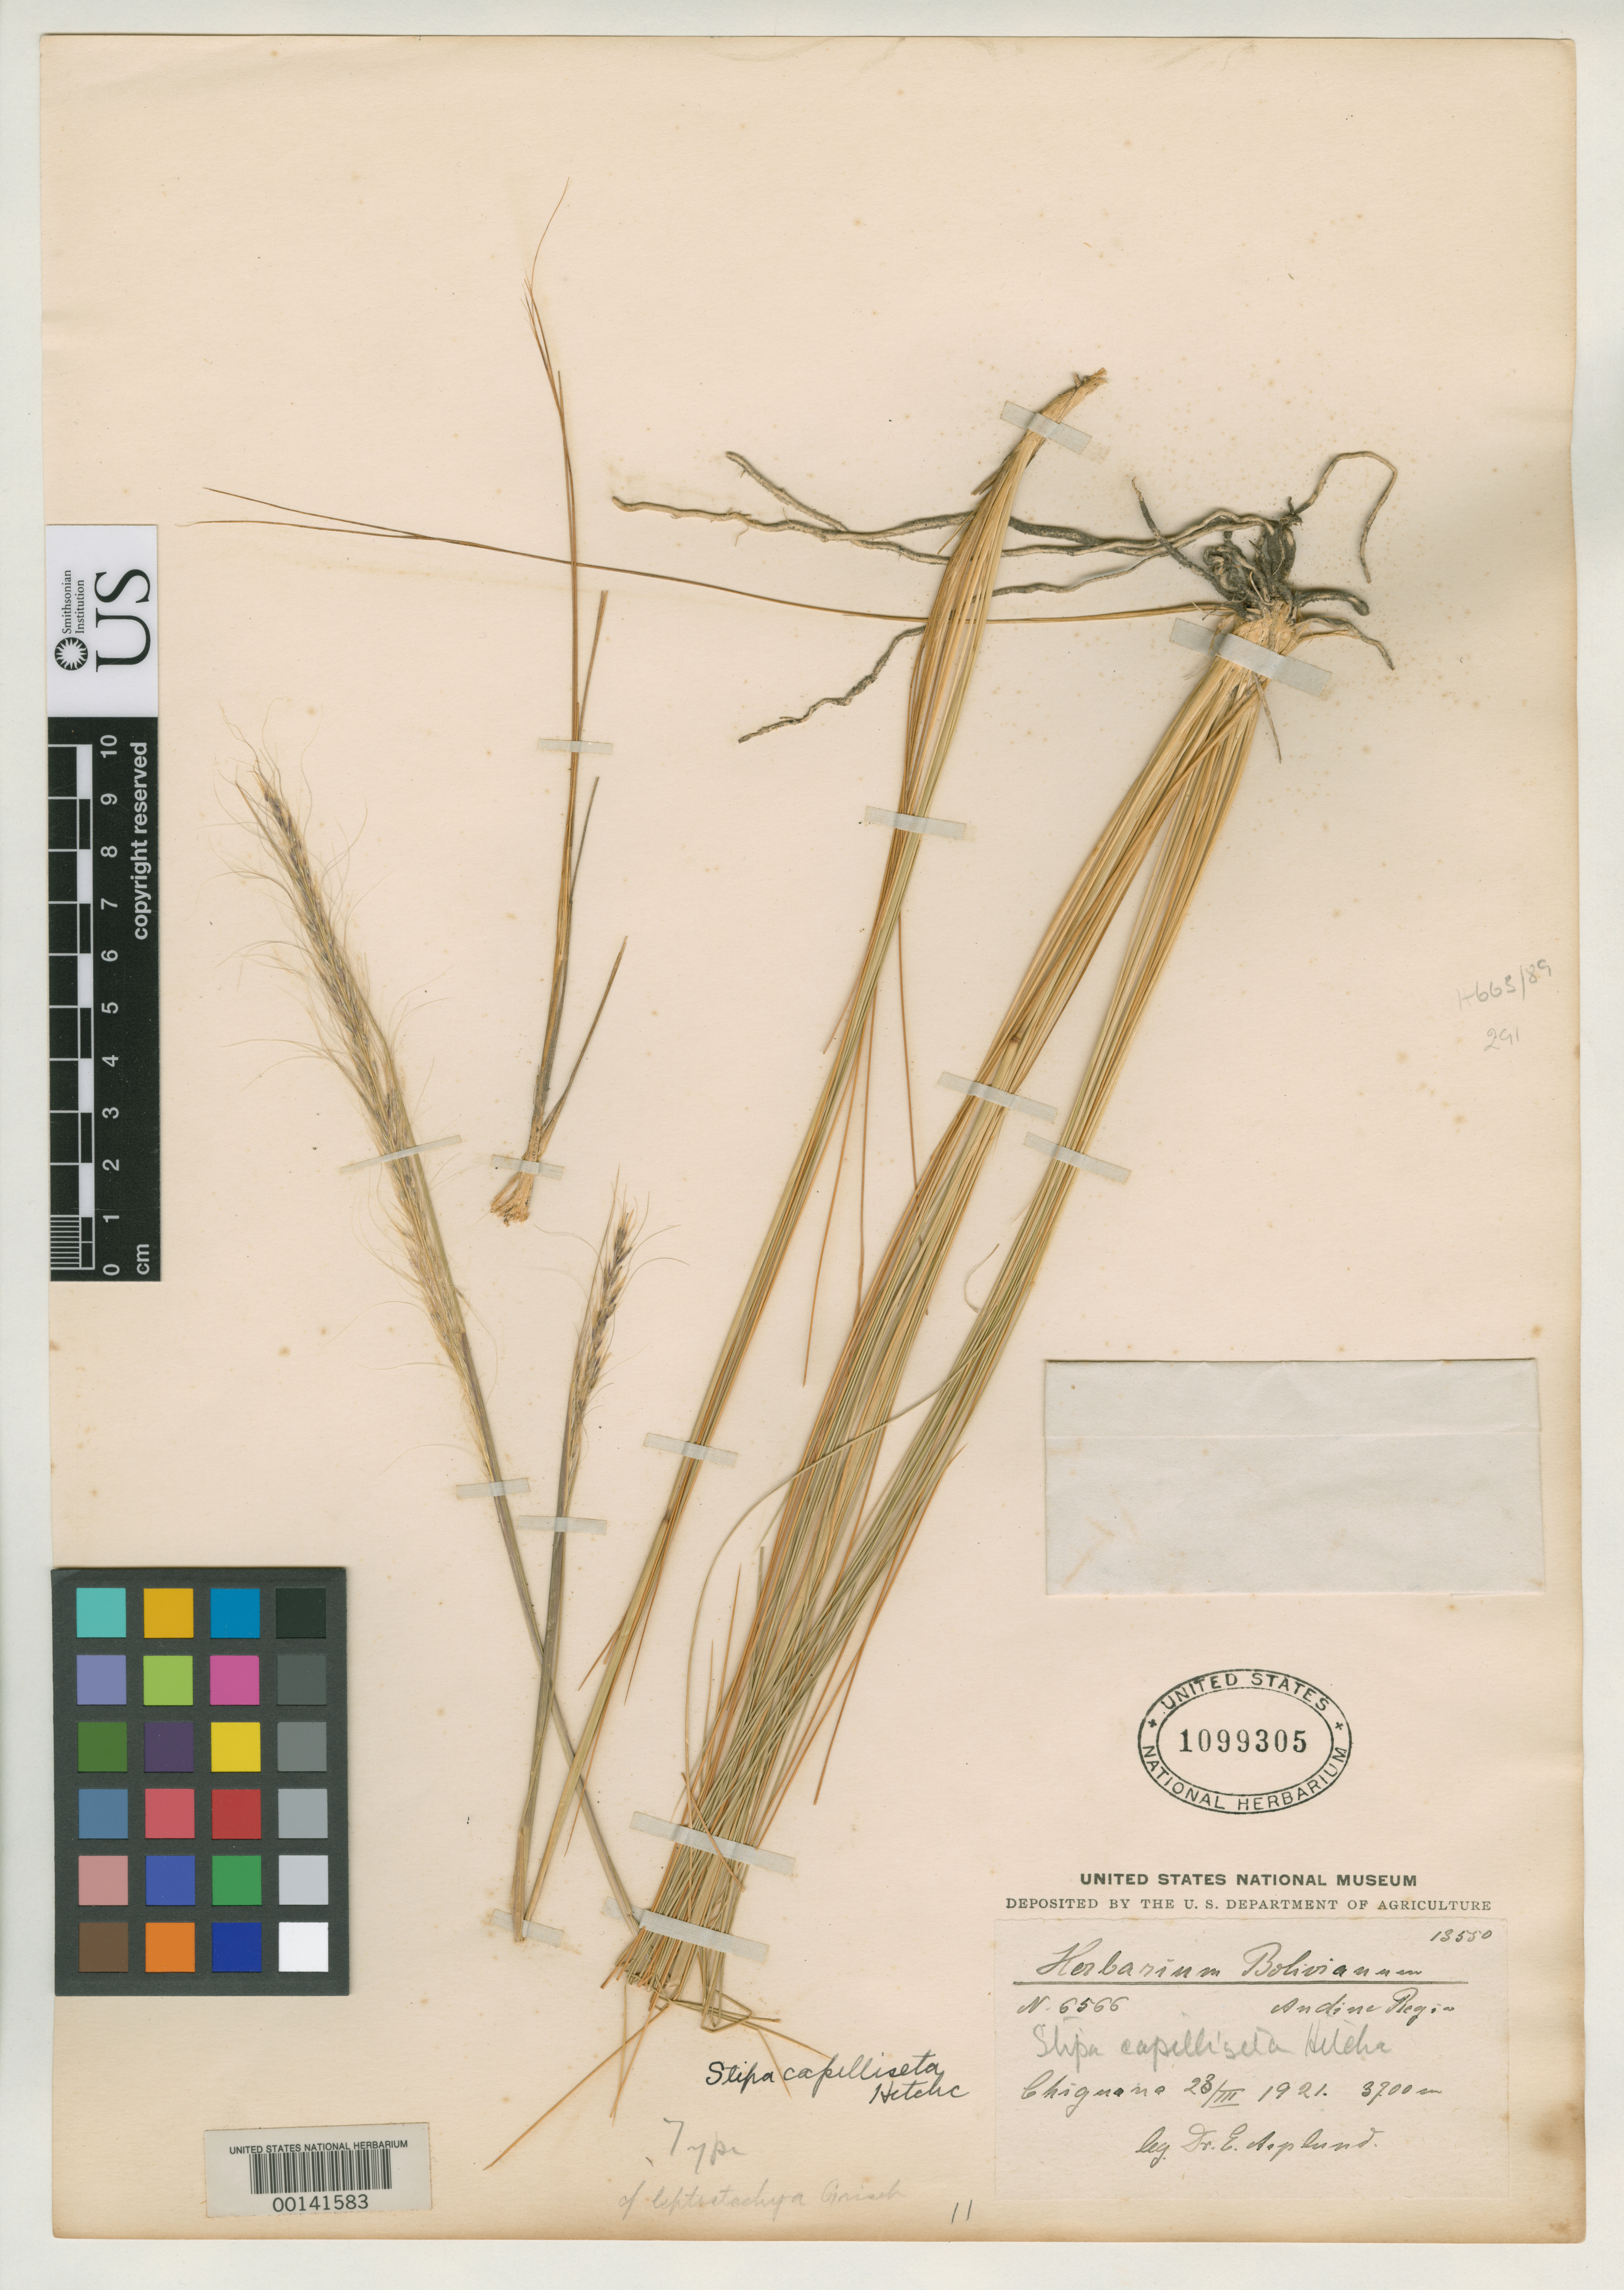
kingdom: Plantae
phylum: Tracheophyta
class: Liliopsida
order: Poales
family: Poaceae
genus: Stipa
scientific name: Stipa capilliseta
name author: Hitchc.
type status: Holotype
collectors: E. Asplund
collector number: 6566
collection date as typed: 23 Mar 1921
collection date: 1921-03-23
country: Bolivia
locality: Chiguana.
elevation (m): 3900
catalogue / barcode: US 1099305